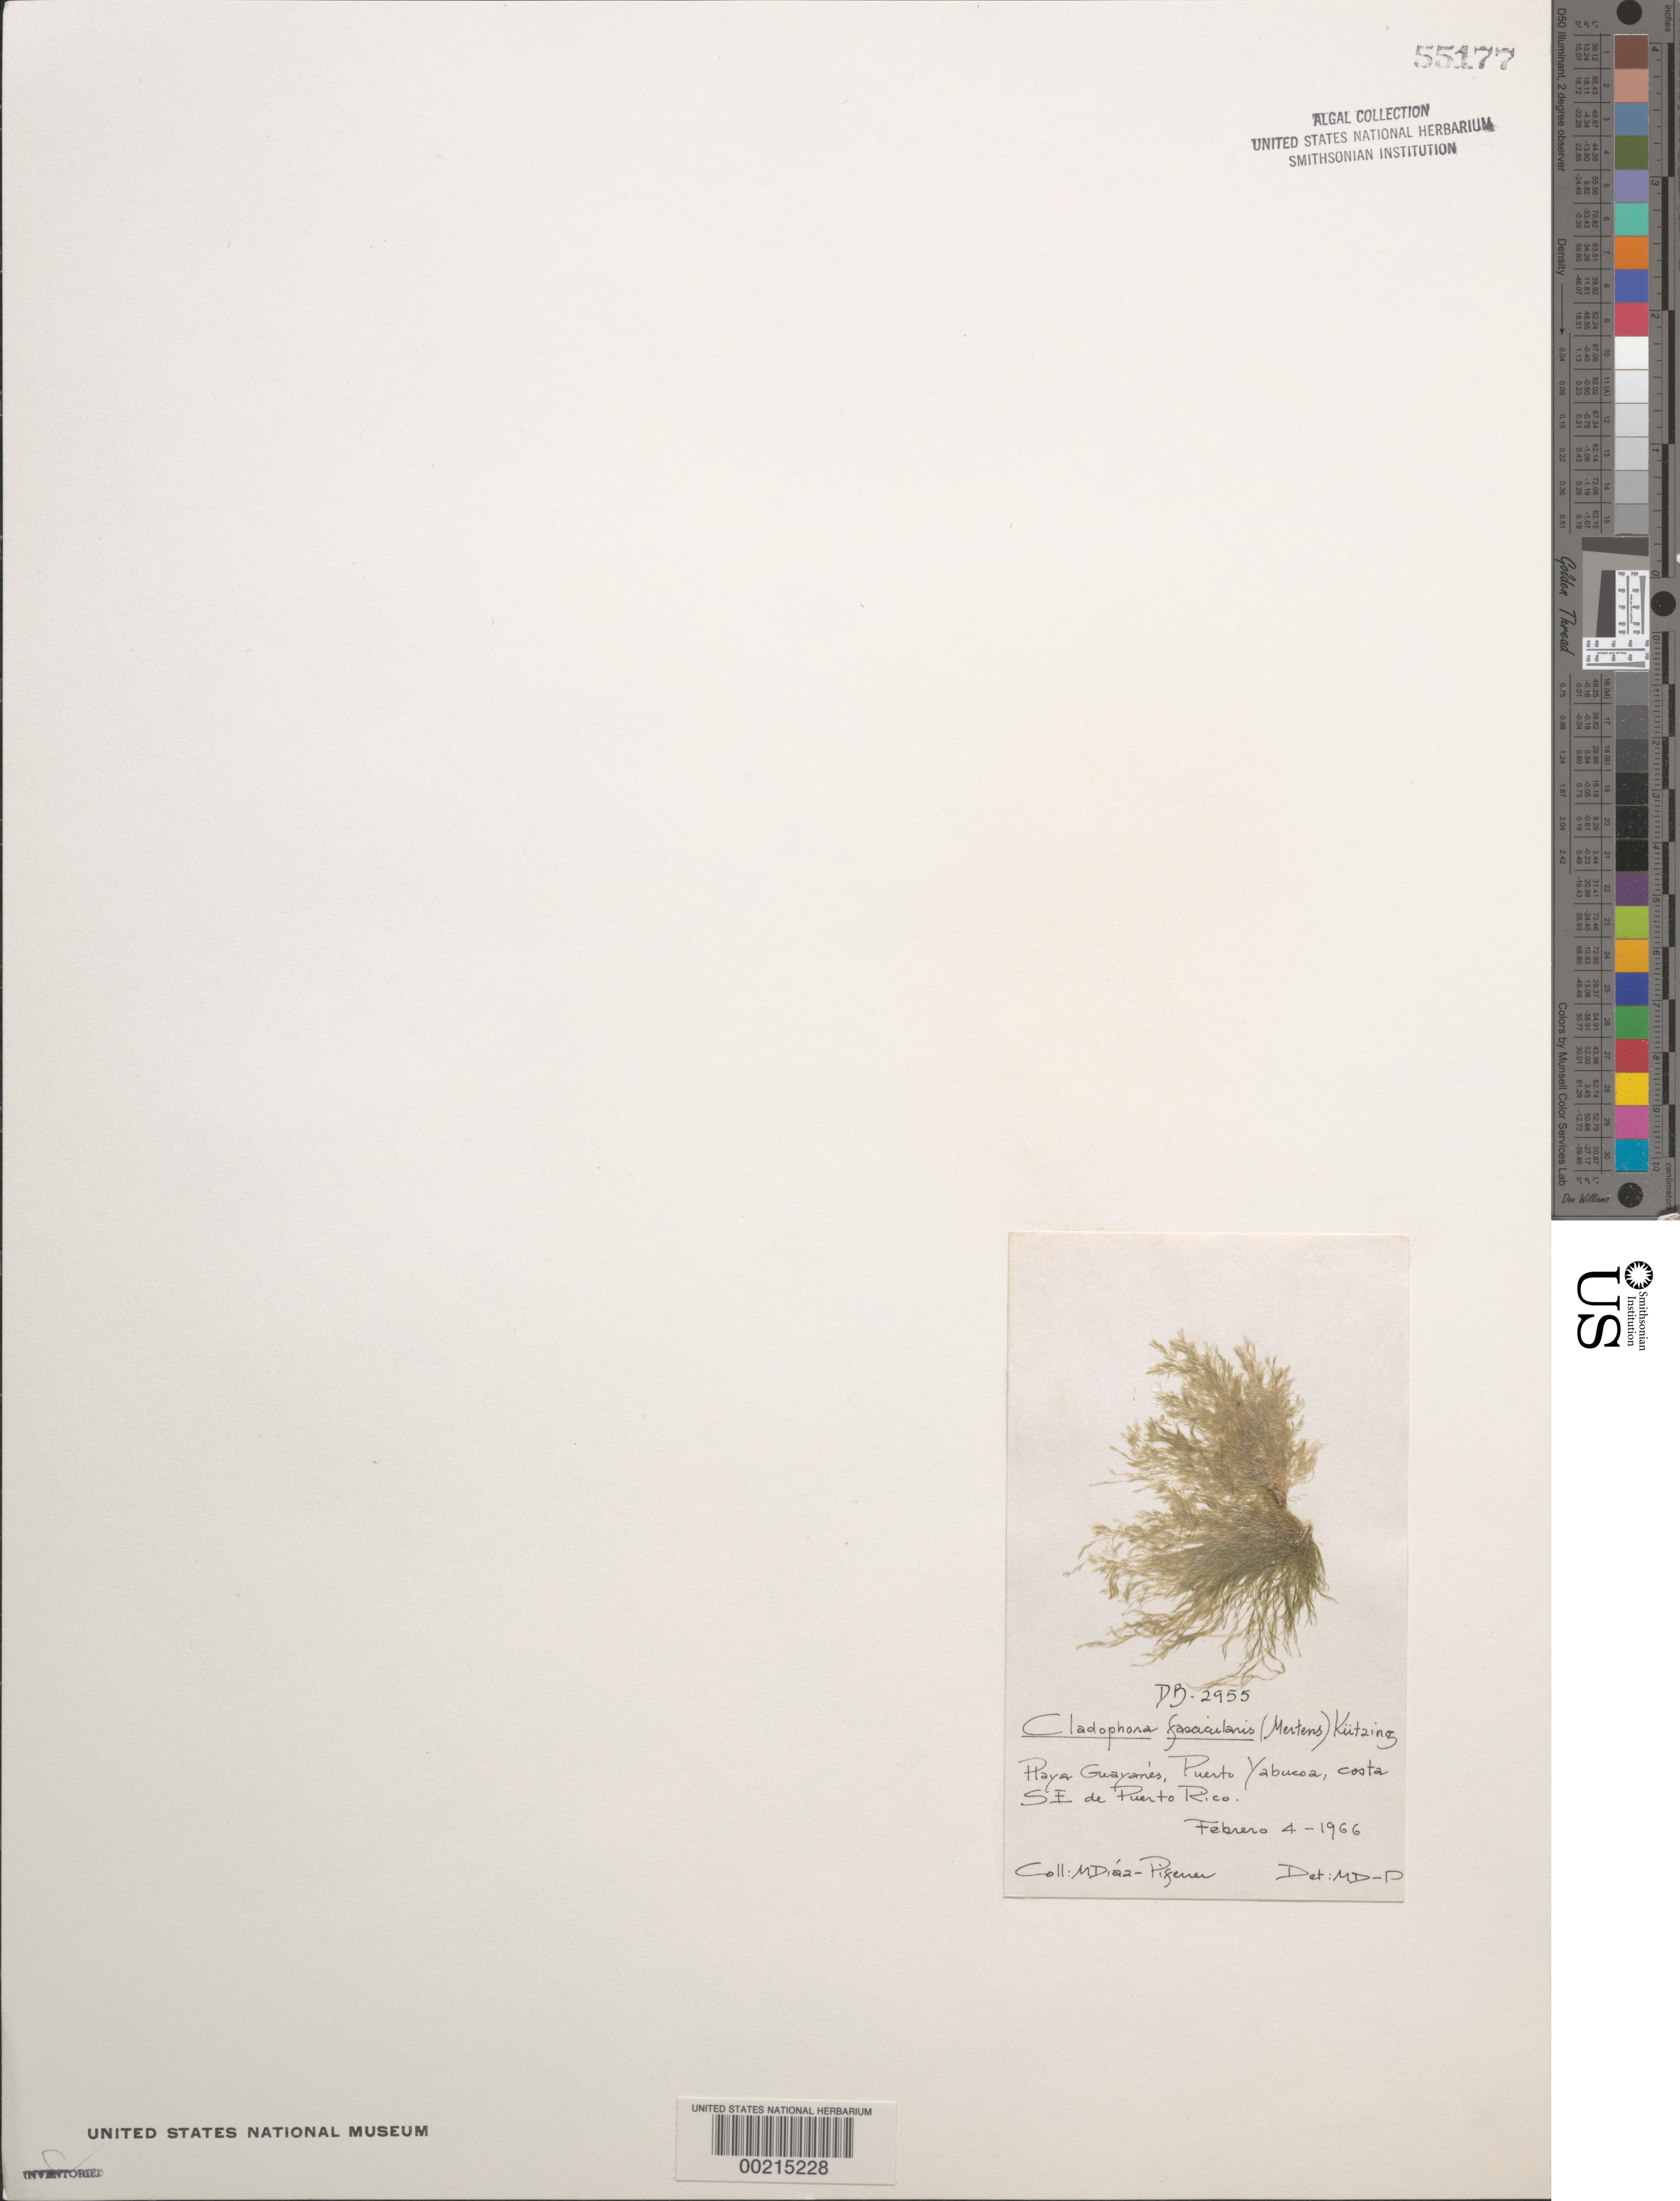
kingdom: Plantae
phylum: Chlorophyta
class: Ulvophyceae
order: Bryopsidales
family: Caulerpaceae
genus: Caulerpa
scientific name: Caulerpa chemnitzia var. vanbossae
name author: (Setch. & N.L. Gardner) Fern.-Garcia & Riosm.-Rod.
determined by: Algae name updating Project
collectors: M. Diaz-Piferrer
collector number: Db-2955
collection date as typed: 04 Feb 1966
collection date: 1966-02-04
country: Puerto Rico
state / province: Yabucoa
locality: Playa Guayanes, Puerto Yabucoa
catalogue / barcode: US 55177